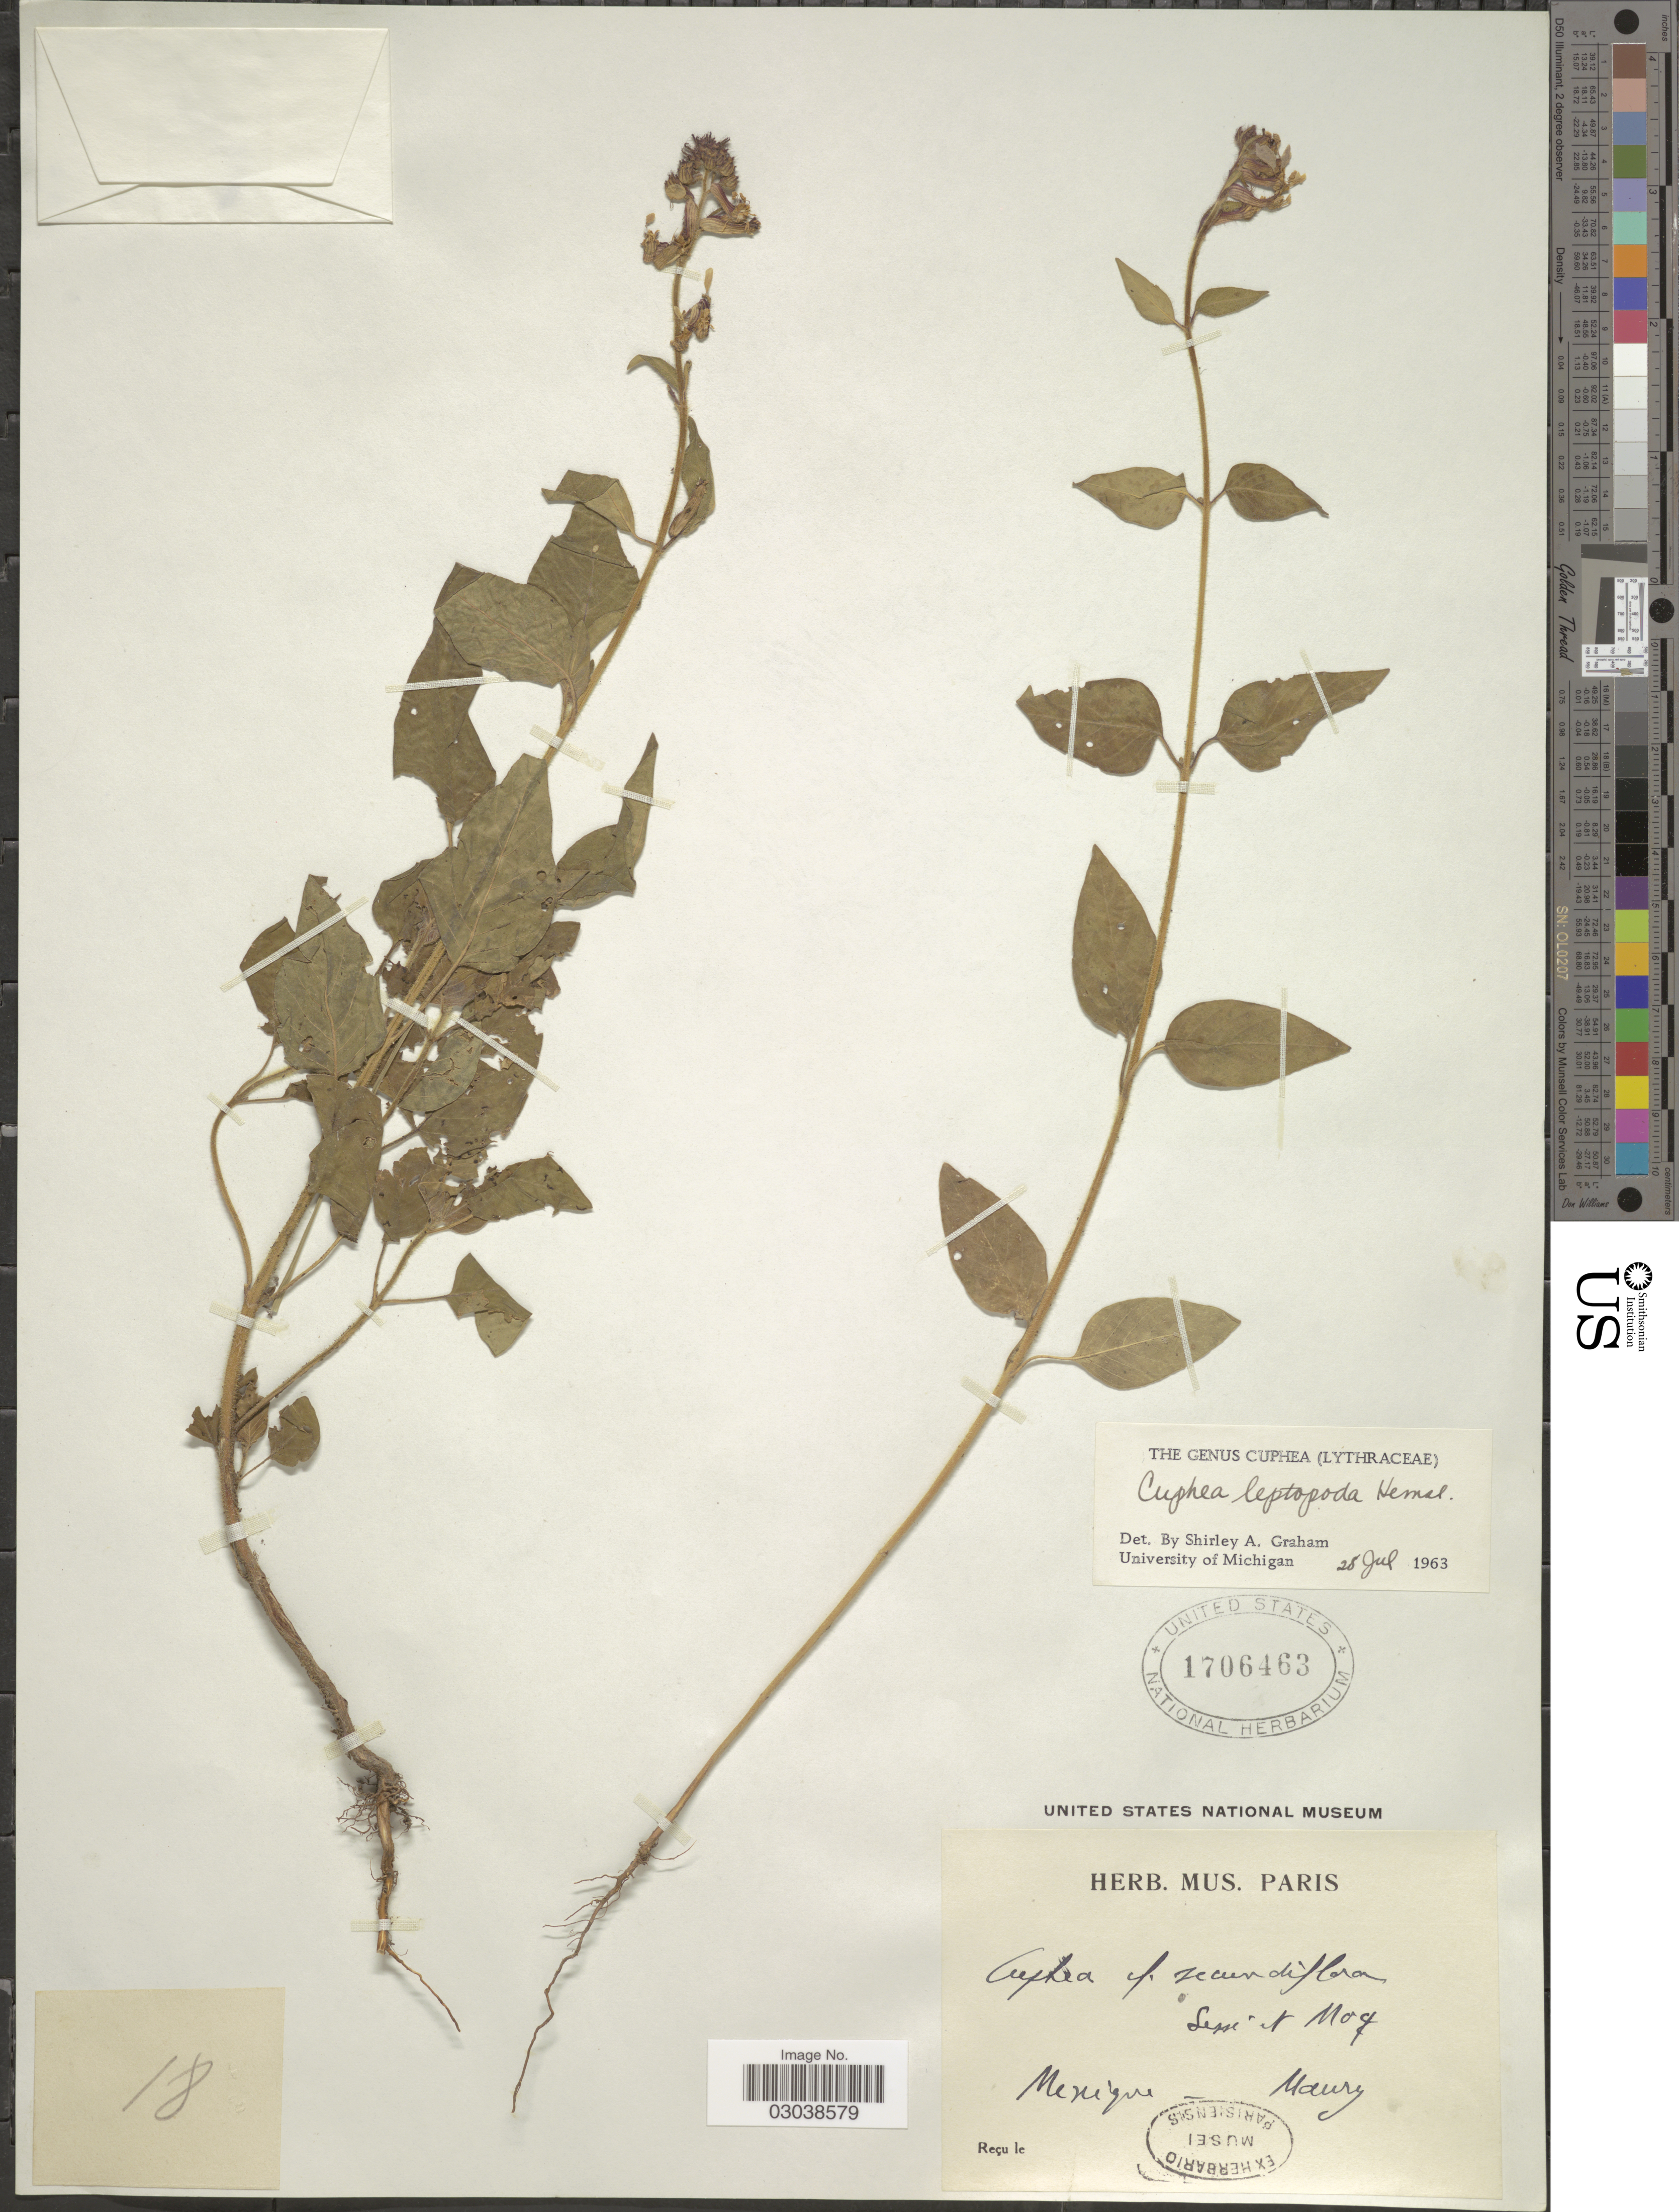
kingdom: Plantae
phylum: Tracheophyta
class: Magnoliopsida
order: Myrtales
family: Lythraceae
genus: Cuphea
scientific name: Cuphea leptopoda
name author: Hemsl.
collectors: Maury, --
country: Mexico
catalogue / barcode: US 1706463